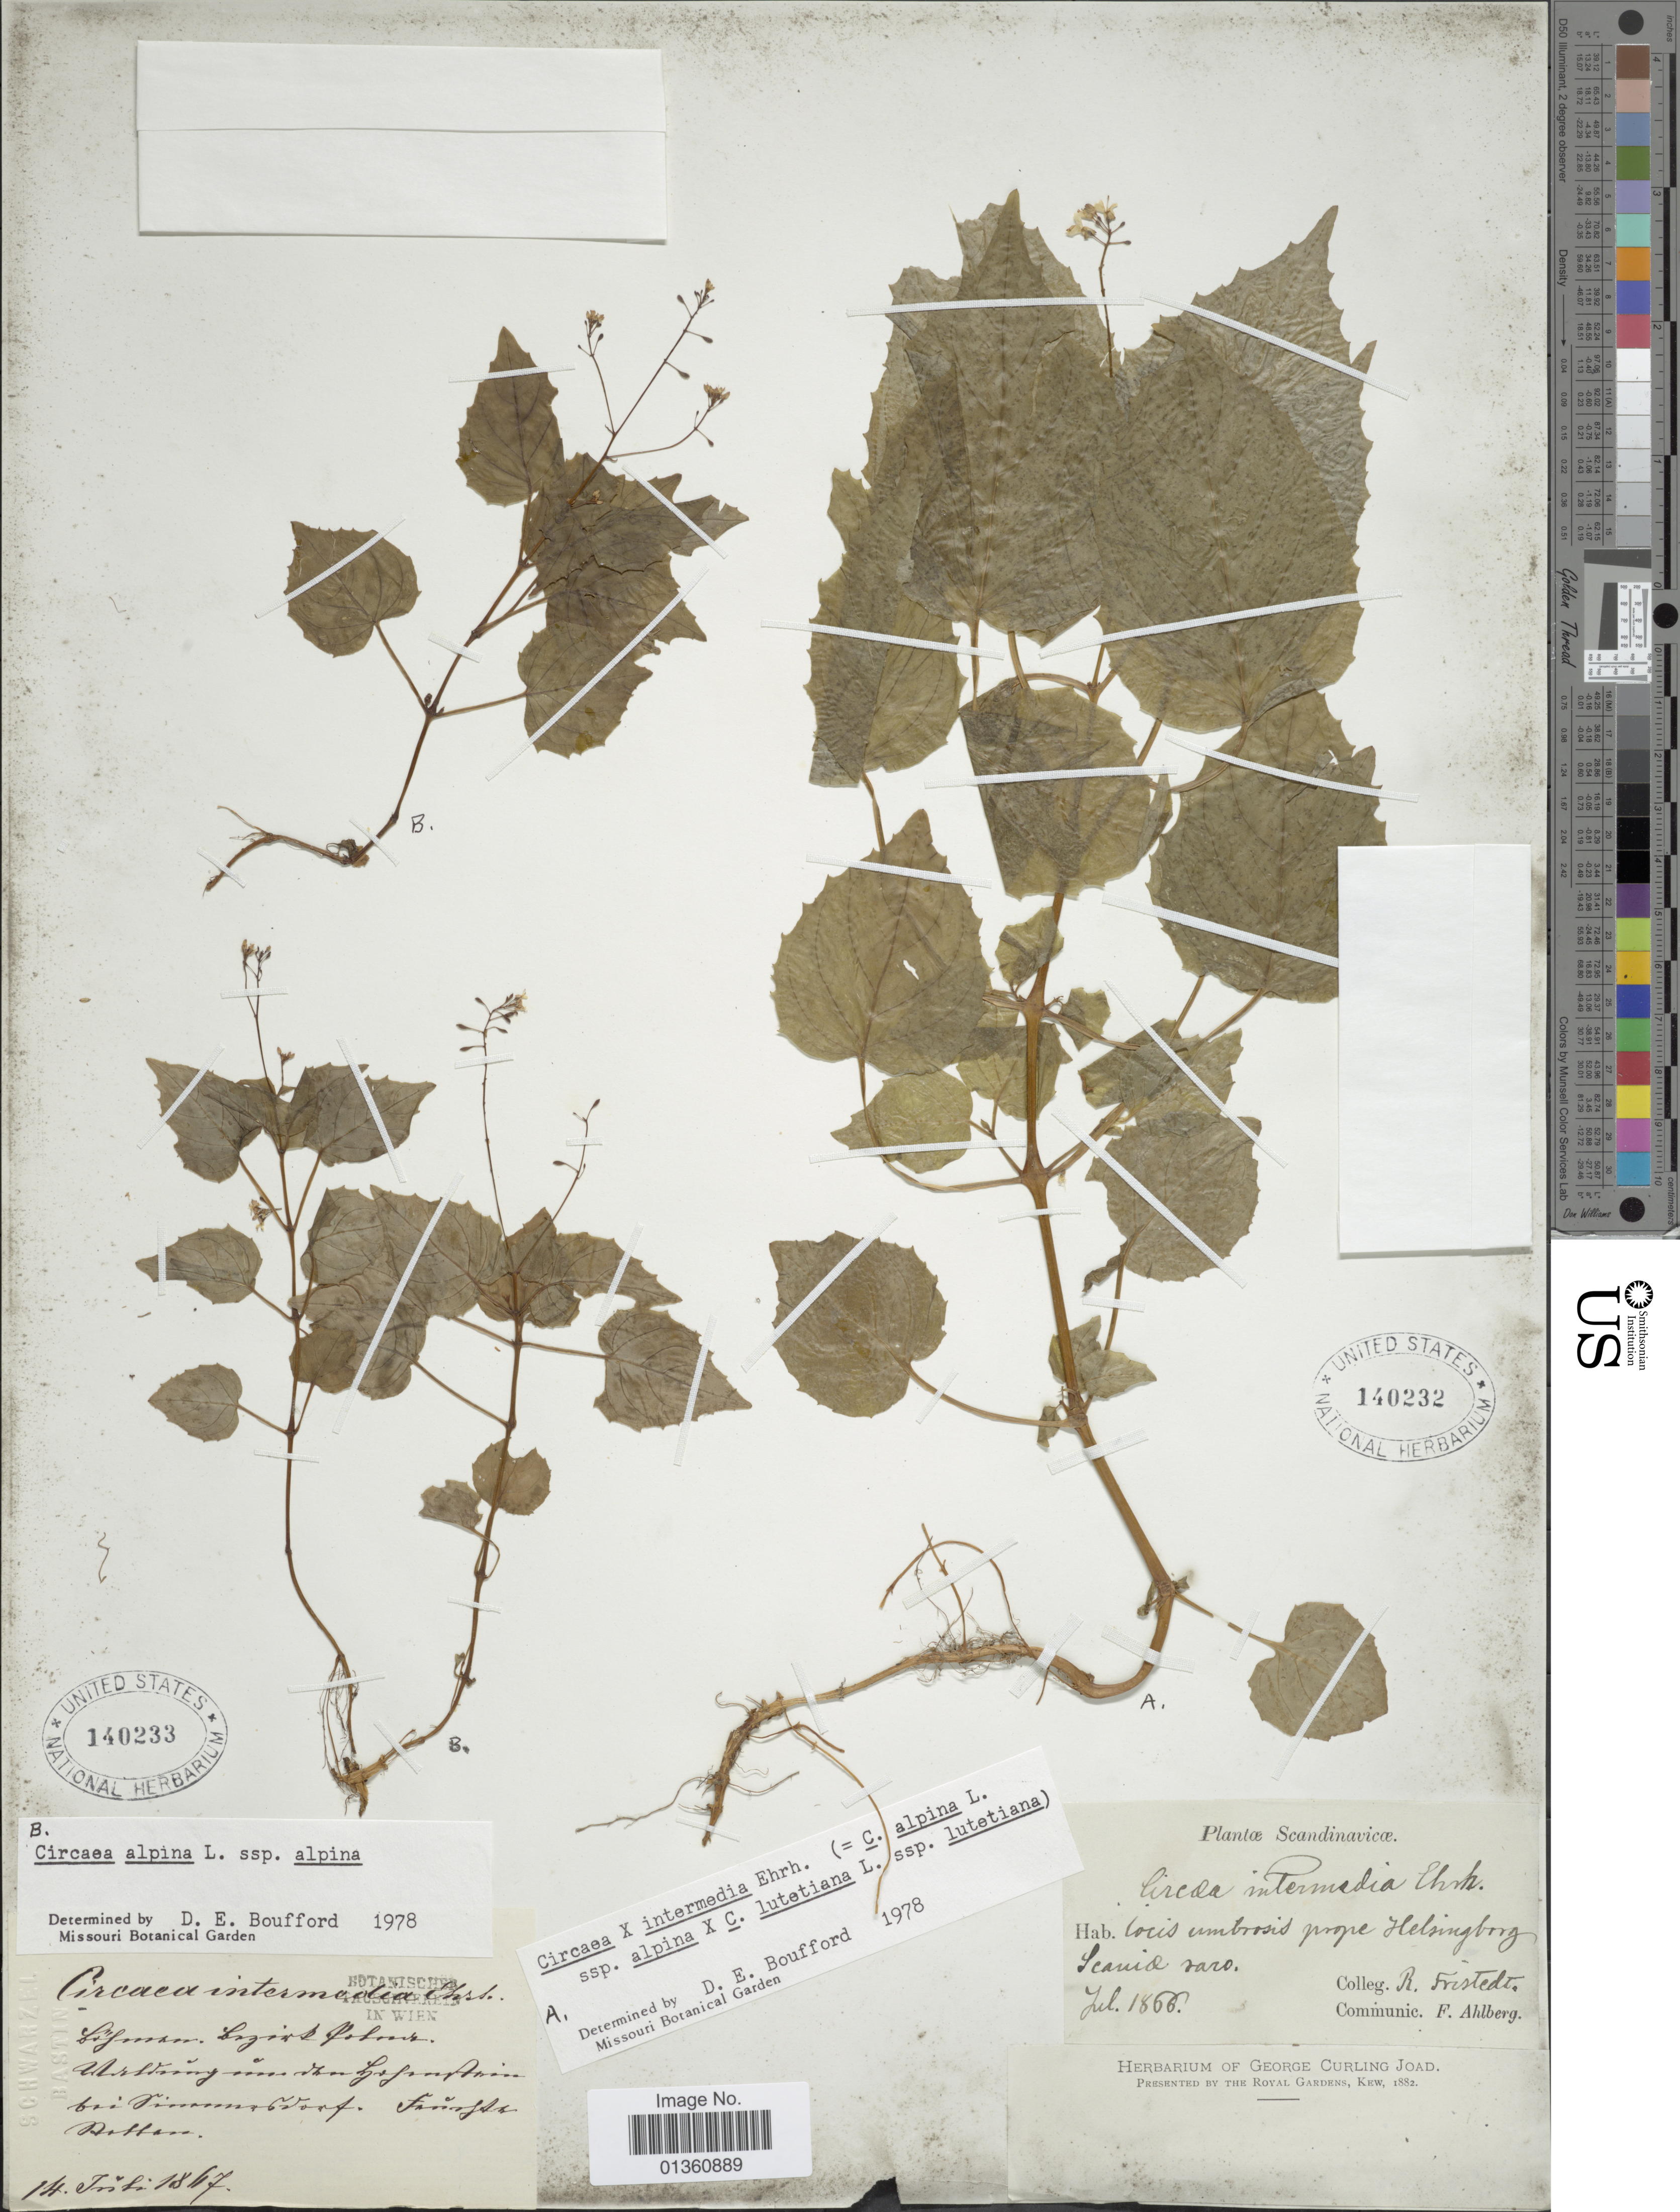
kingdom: Plantae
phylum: Tracheophyta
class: Magnoliopsida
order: Myrtales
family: Onagraceae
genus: Circaea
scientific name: Circaea x intermedia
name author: Ehrh.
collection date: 1867-07-14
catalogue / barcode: US 140233-2